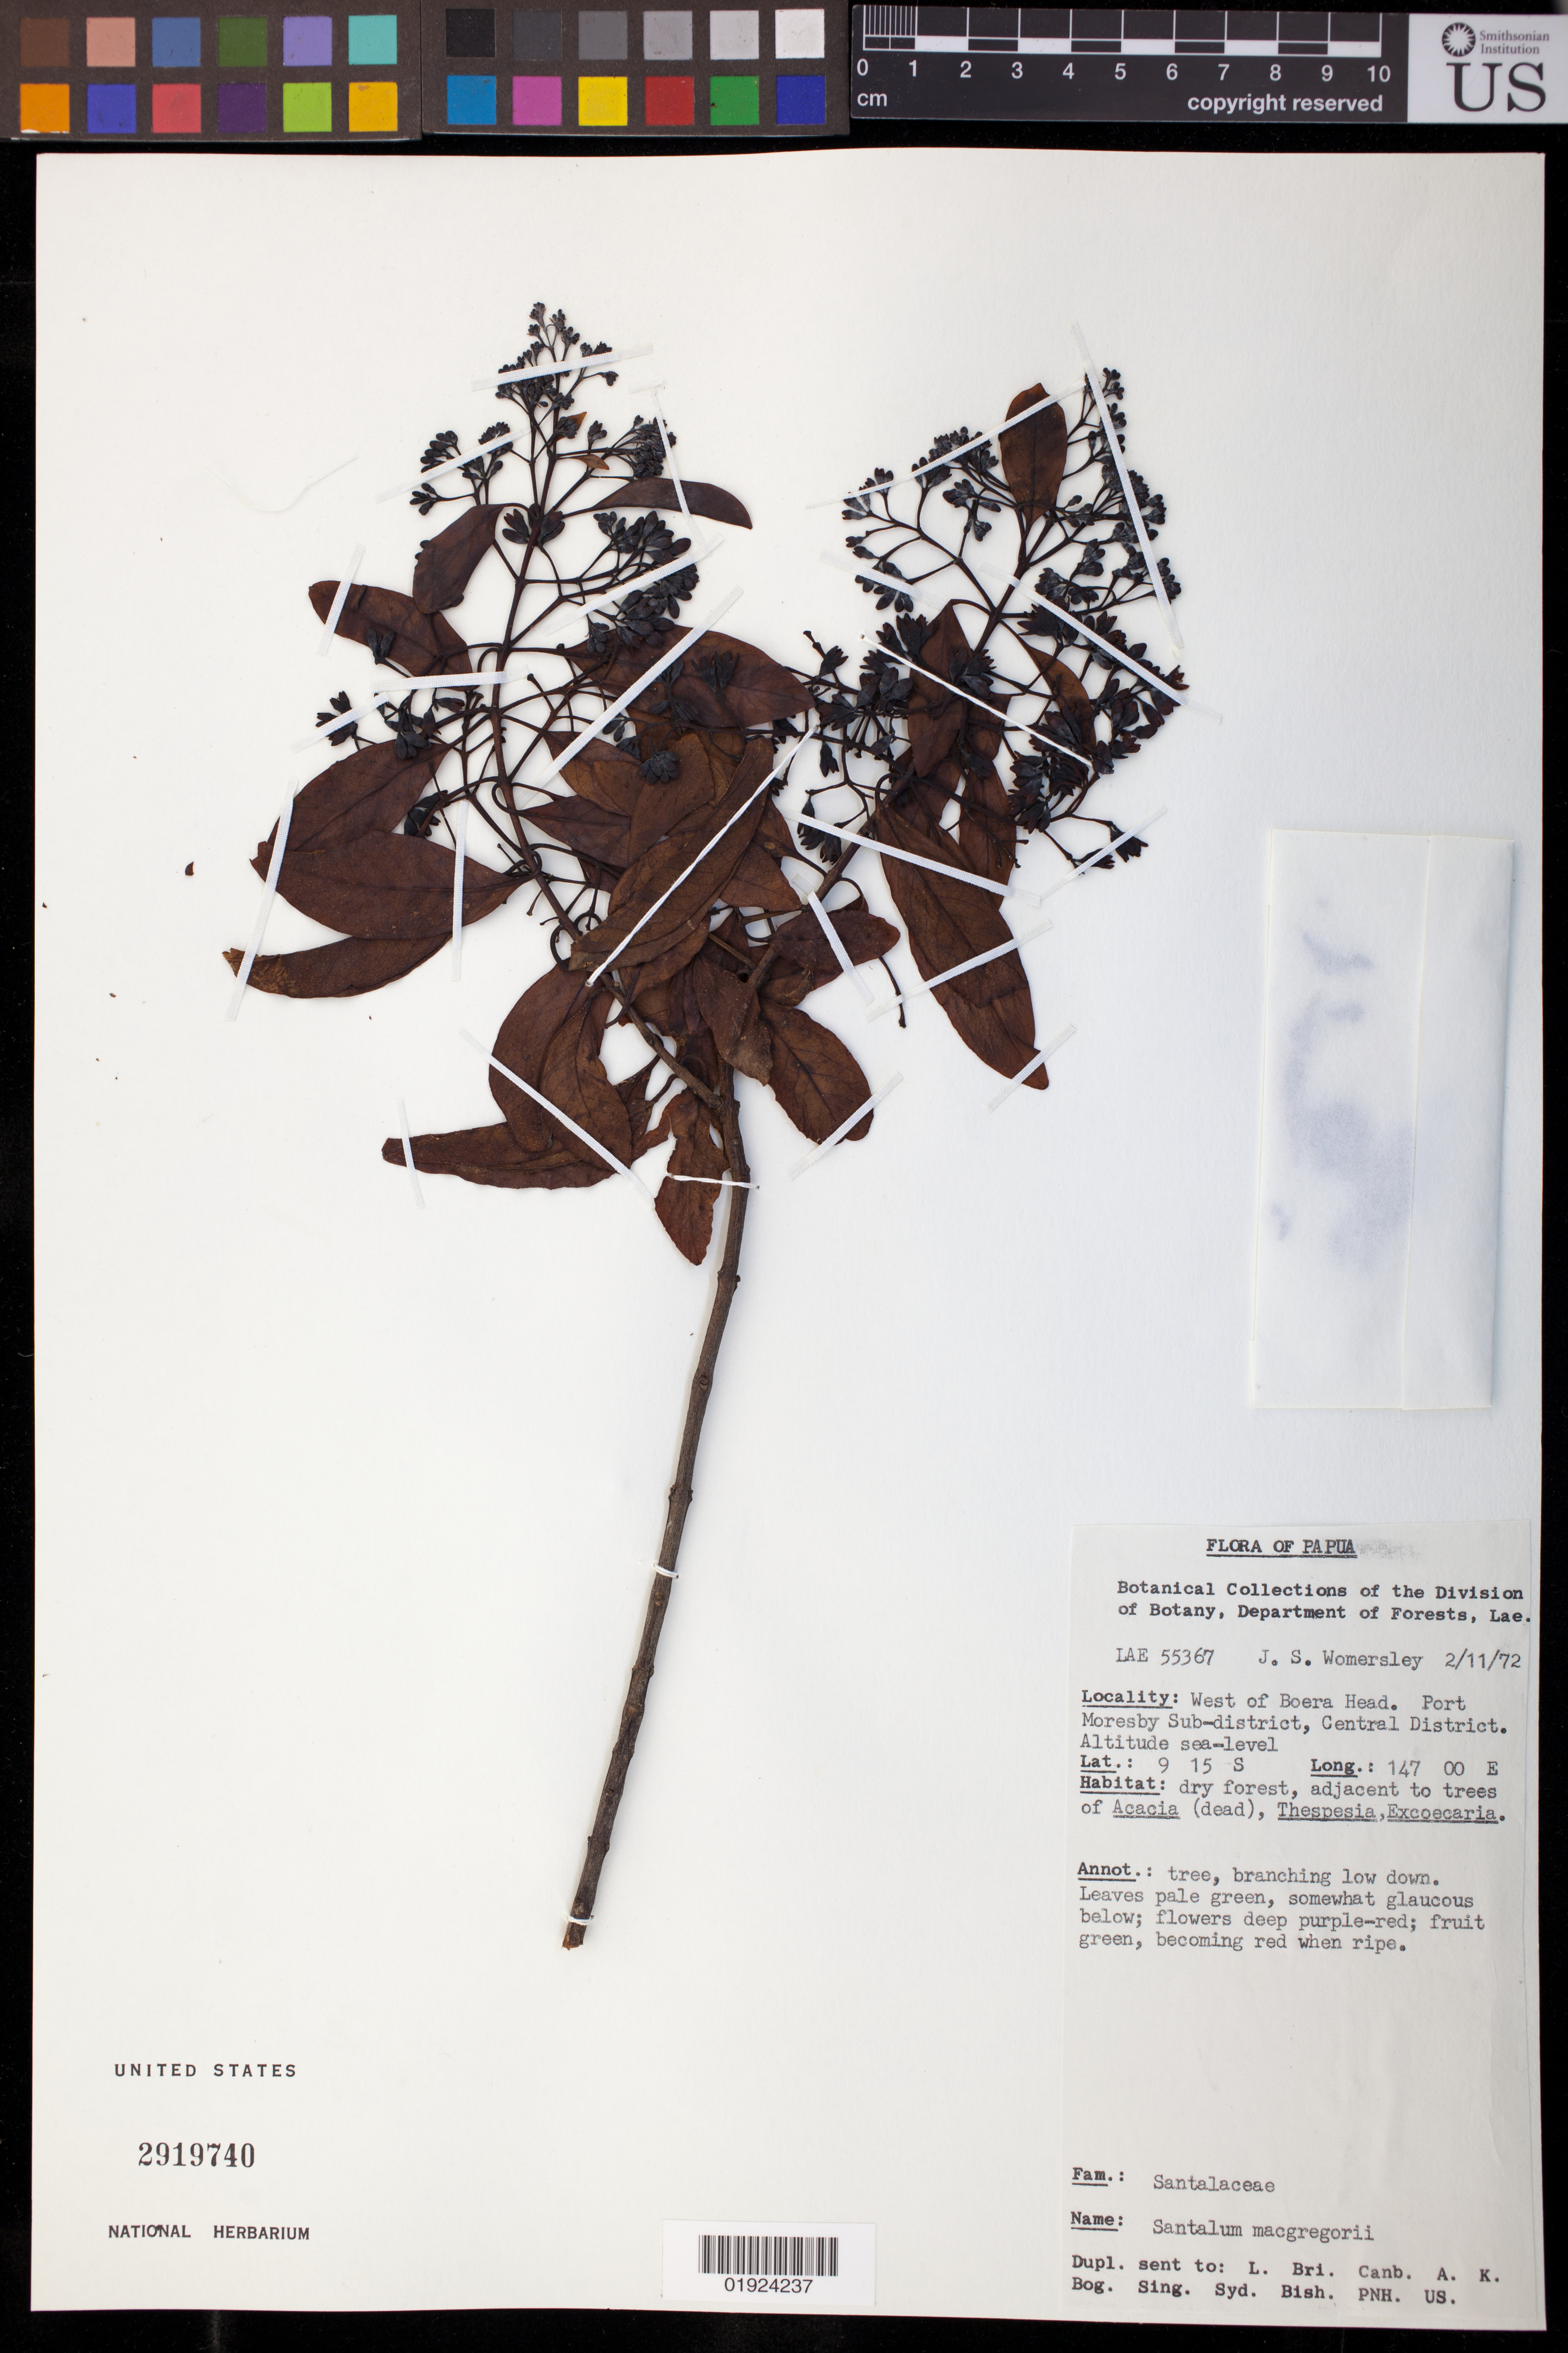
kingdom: Plantae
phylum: Tracheophyta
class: Magnoliopsida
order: Santalales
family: Santalaceae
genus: Santalum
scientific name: Santalum macgregorii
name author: F. Muell.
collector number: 55367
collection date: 1972-02-11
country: Papua New Guinea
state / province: Central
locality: West of Boera Head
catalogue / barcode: US 2919740